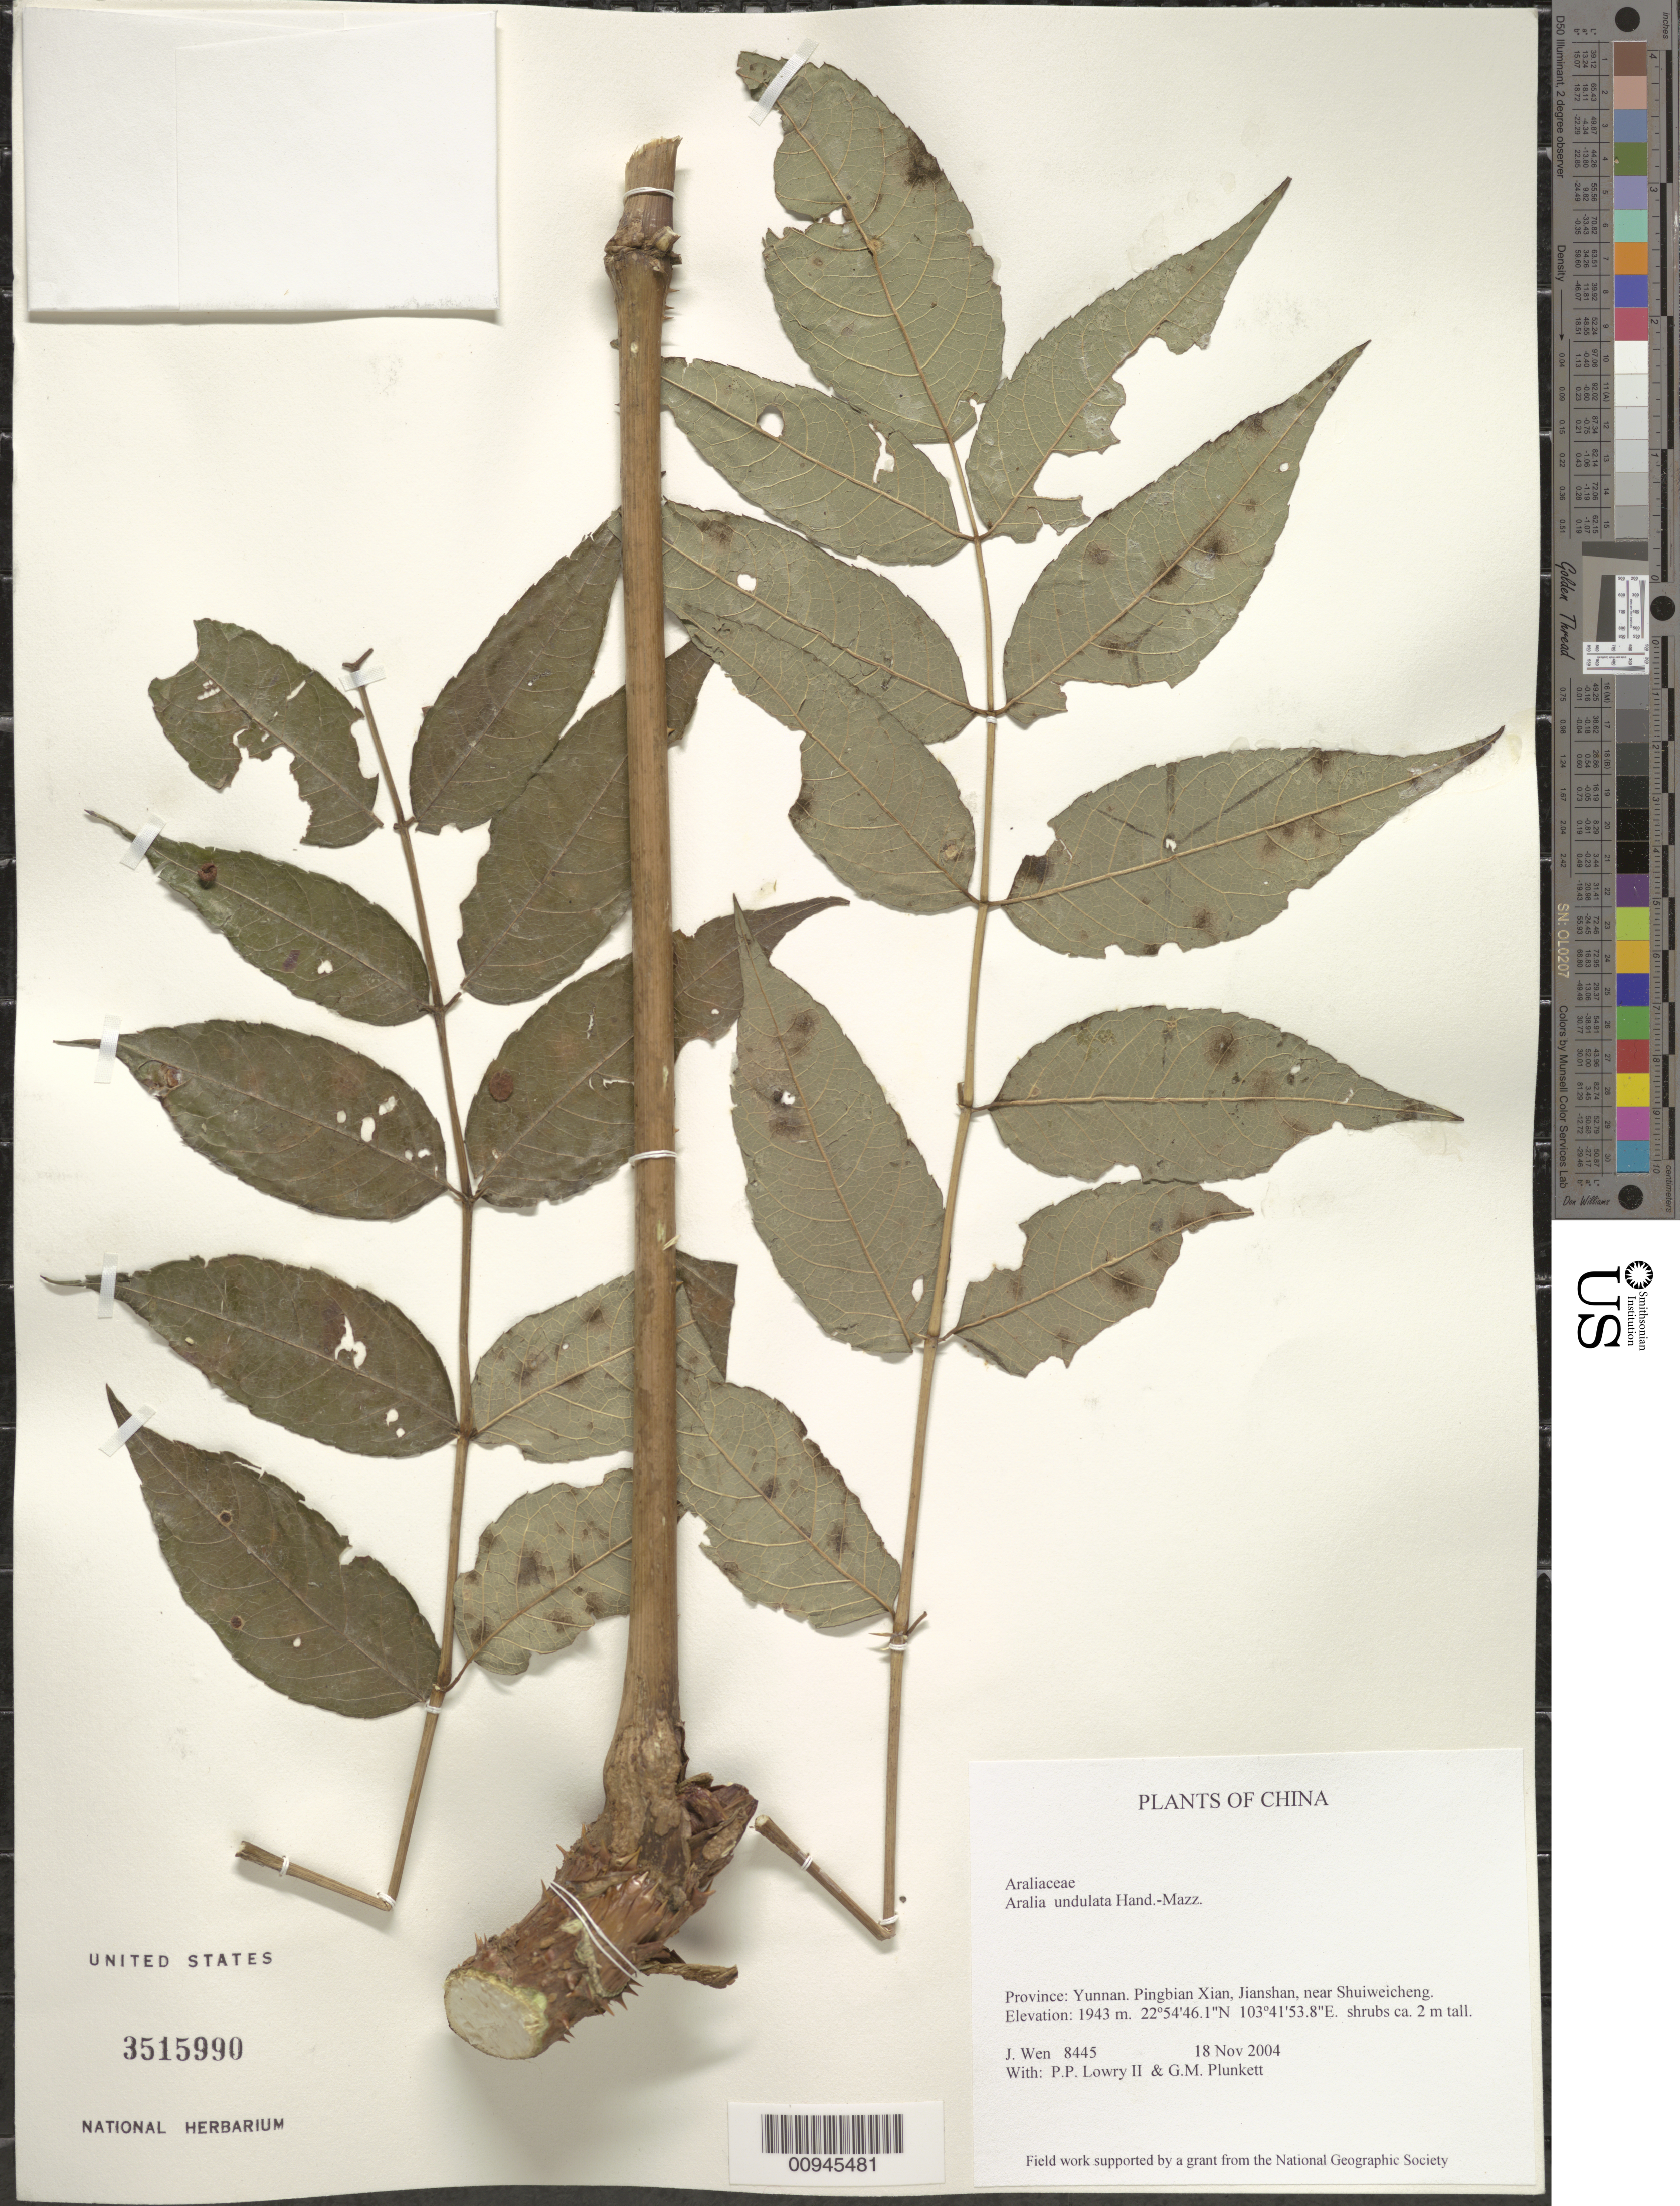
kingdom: Plantae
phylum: Tracheophyta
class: Magnoliopsida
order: Apiales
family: Araliaceae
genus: Aralia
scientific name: Aralia undulata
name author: Hand.-Mazz.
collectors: J. Wen, P. P. Lowry & G. M. Plunkett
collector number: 8445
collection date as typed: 18 Nov 2004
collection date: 2004-11-18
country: China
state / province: Yunnan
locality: Pingbian Xian, Jianshan, near Shuiweicheng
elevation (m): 1943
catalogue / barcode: US 3515990